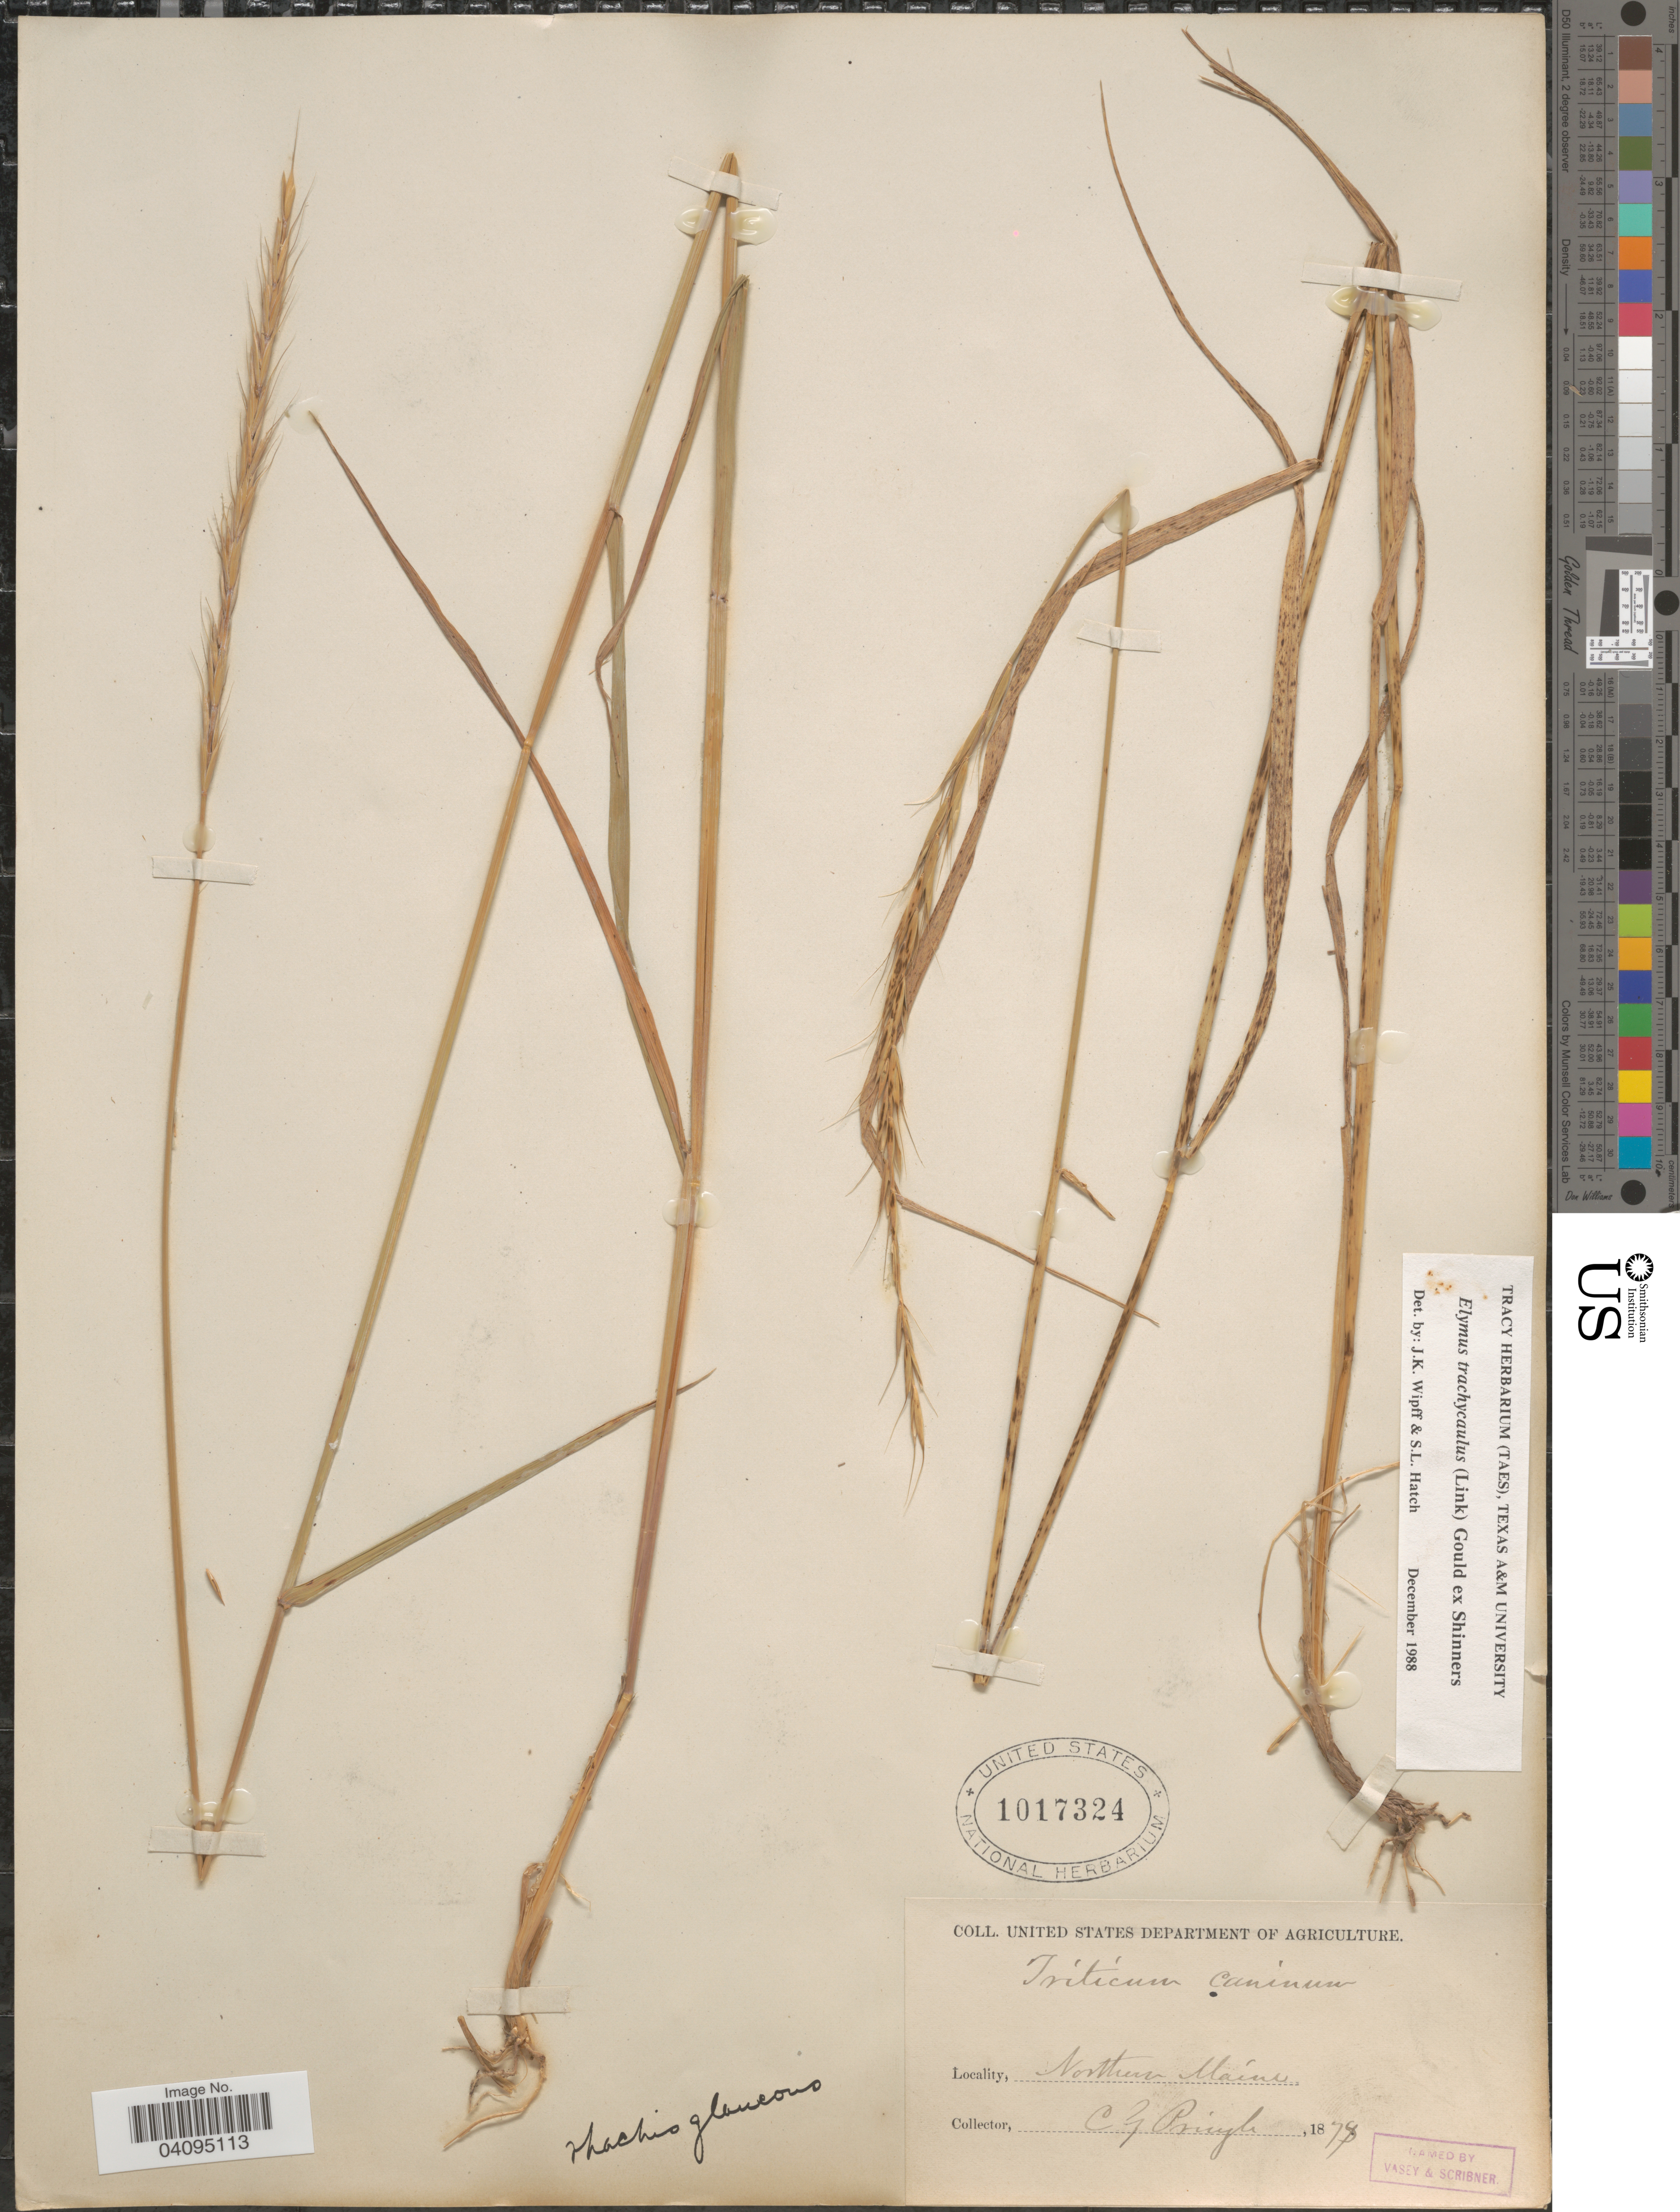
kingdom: Plantae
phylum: Tracheophyta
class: Liliopsida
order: Poales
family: Poaceae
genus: Elymus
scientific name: Elymus trachycaulus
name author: (Link) Gould ex Shinners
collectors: C. G. Pringle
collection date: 1878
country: United States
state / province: Maine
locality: Northern Maine.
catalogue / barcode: US 1017324